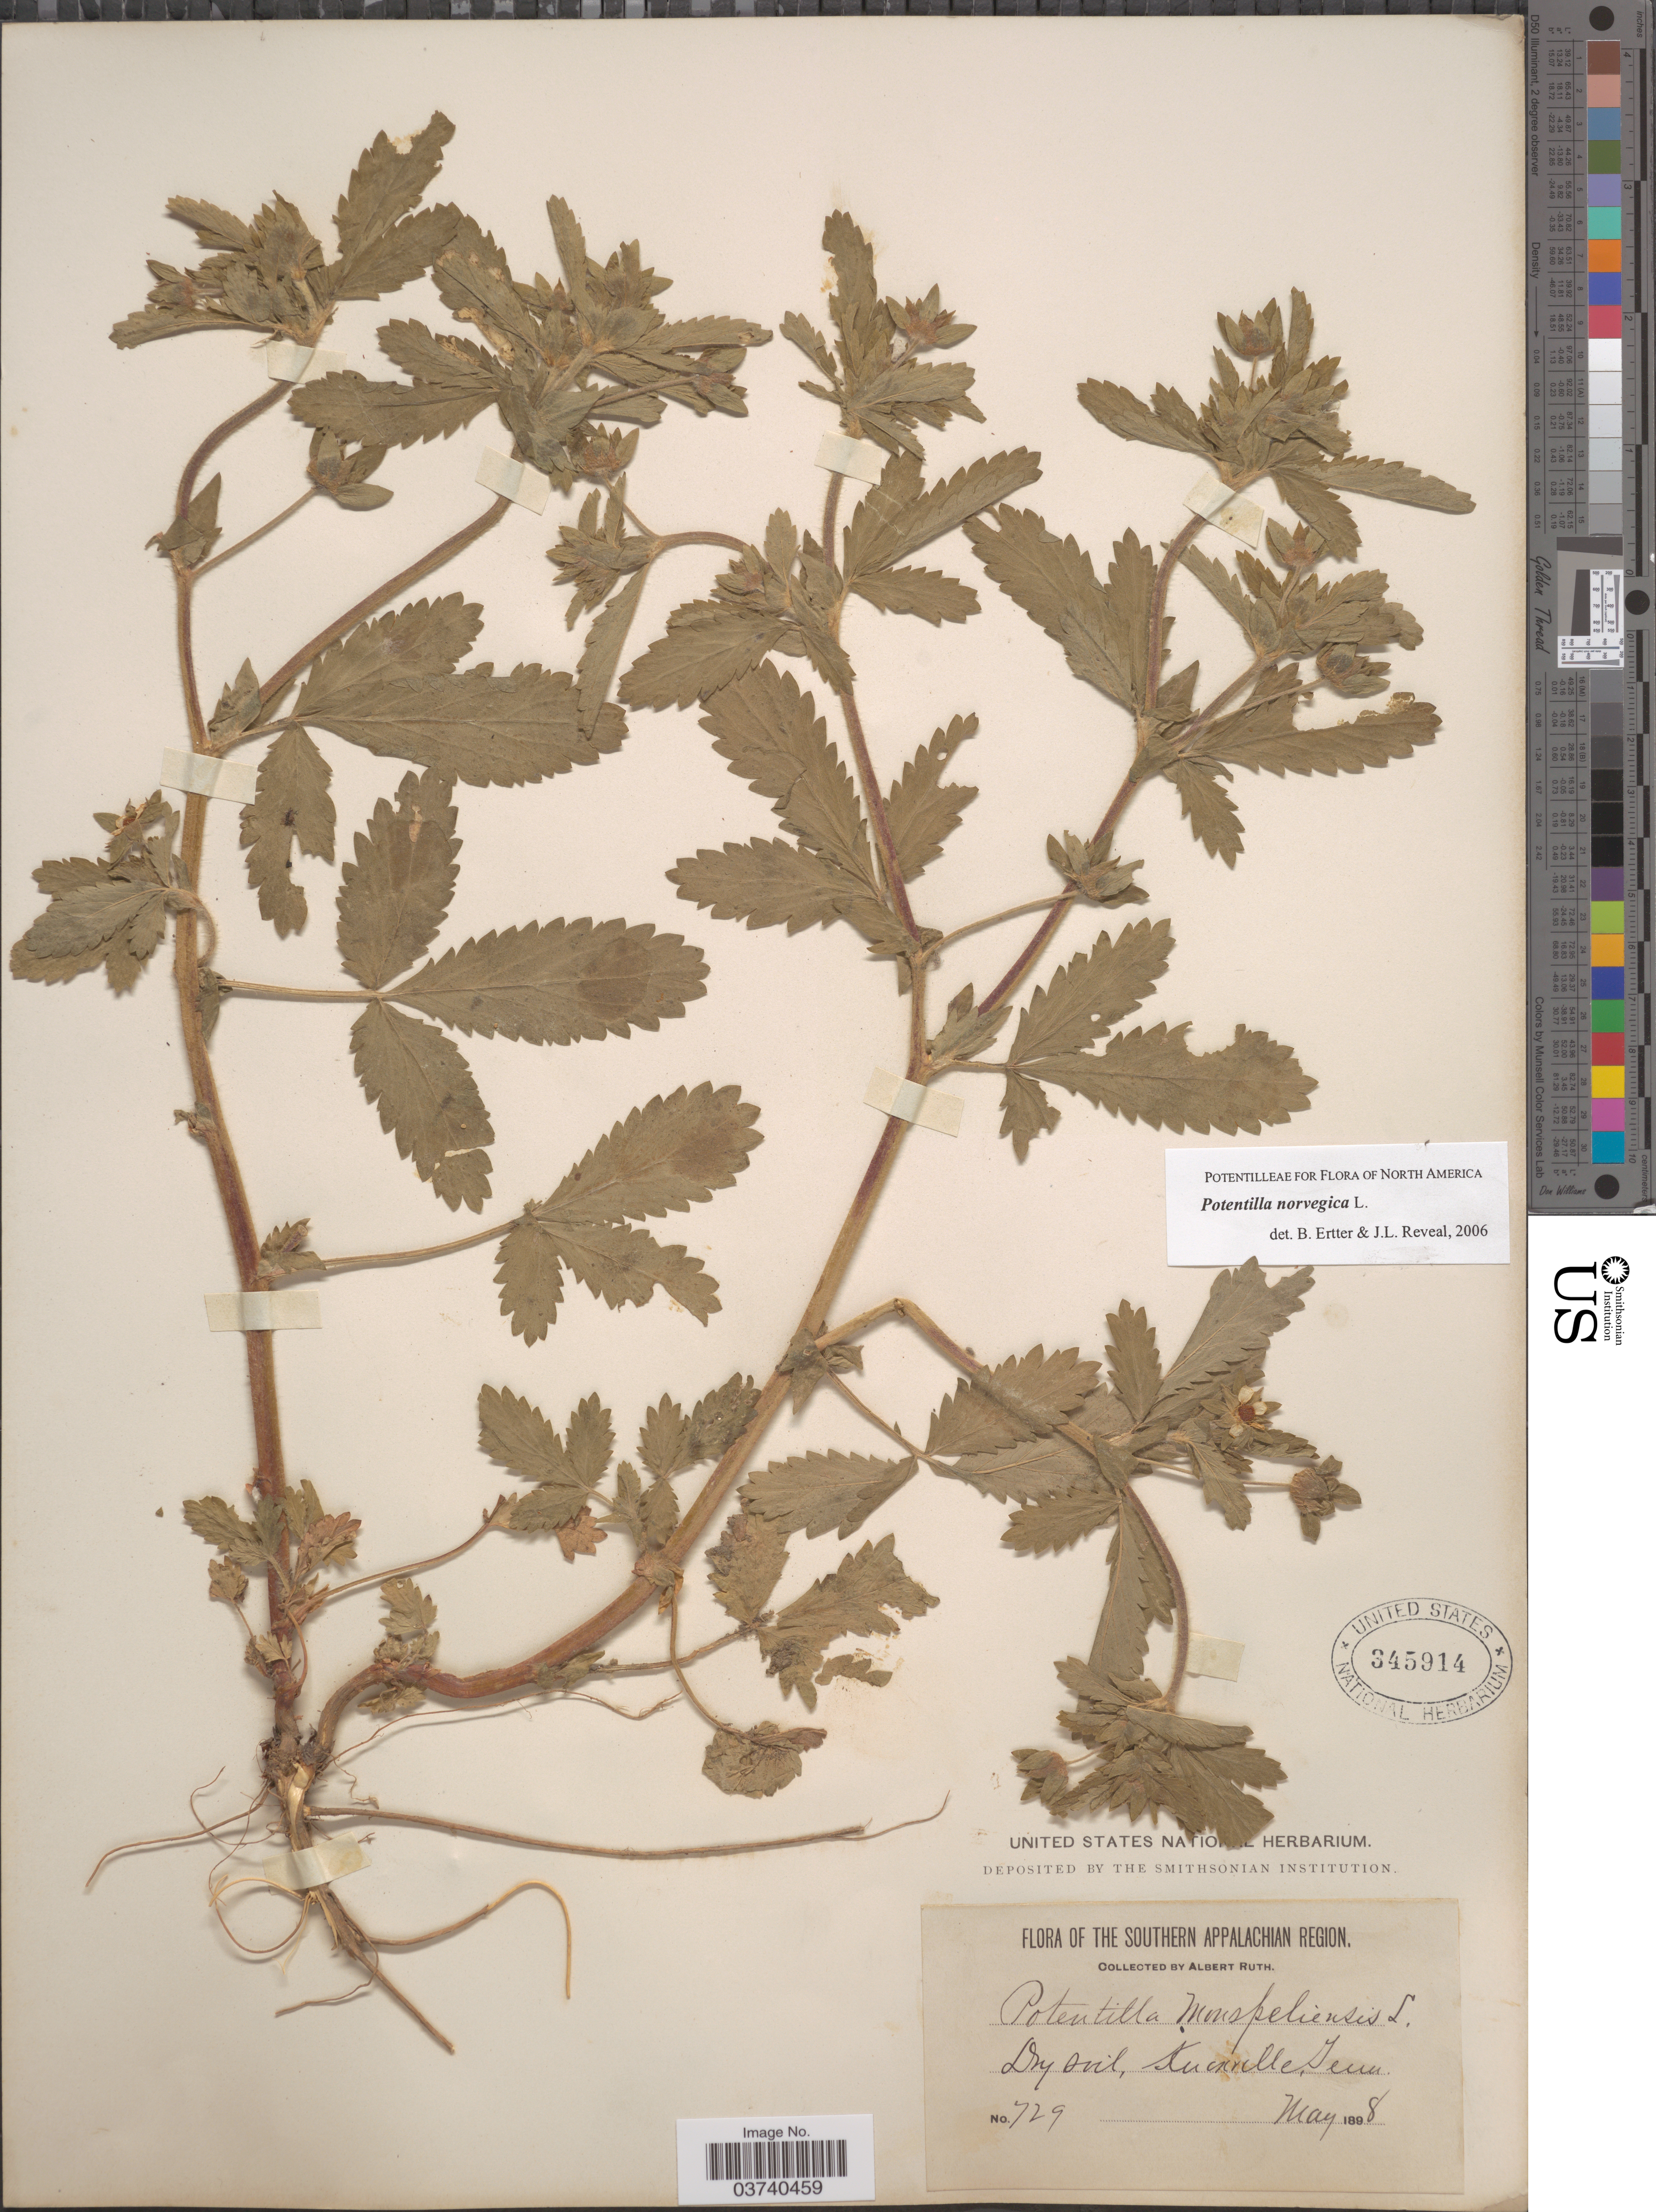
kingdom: Plantae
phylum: Tracheophyta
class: Magnoliopsida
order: Rosales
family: Rosaceae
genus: Potentilla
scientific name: Potentilla norvegica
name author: L.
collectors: A. Ruth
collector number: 729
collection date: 1898-05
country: United States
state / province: Tennessee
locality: The Southern Appalachian Region. Knoxville.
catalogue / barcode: US 345914